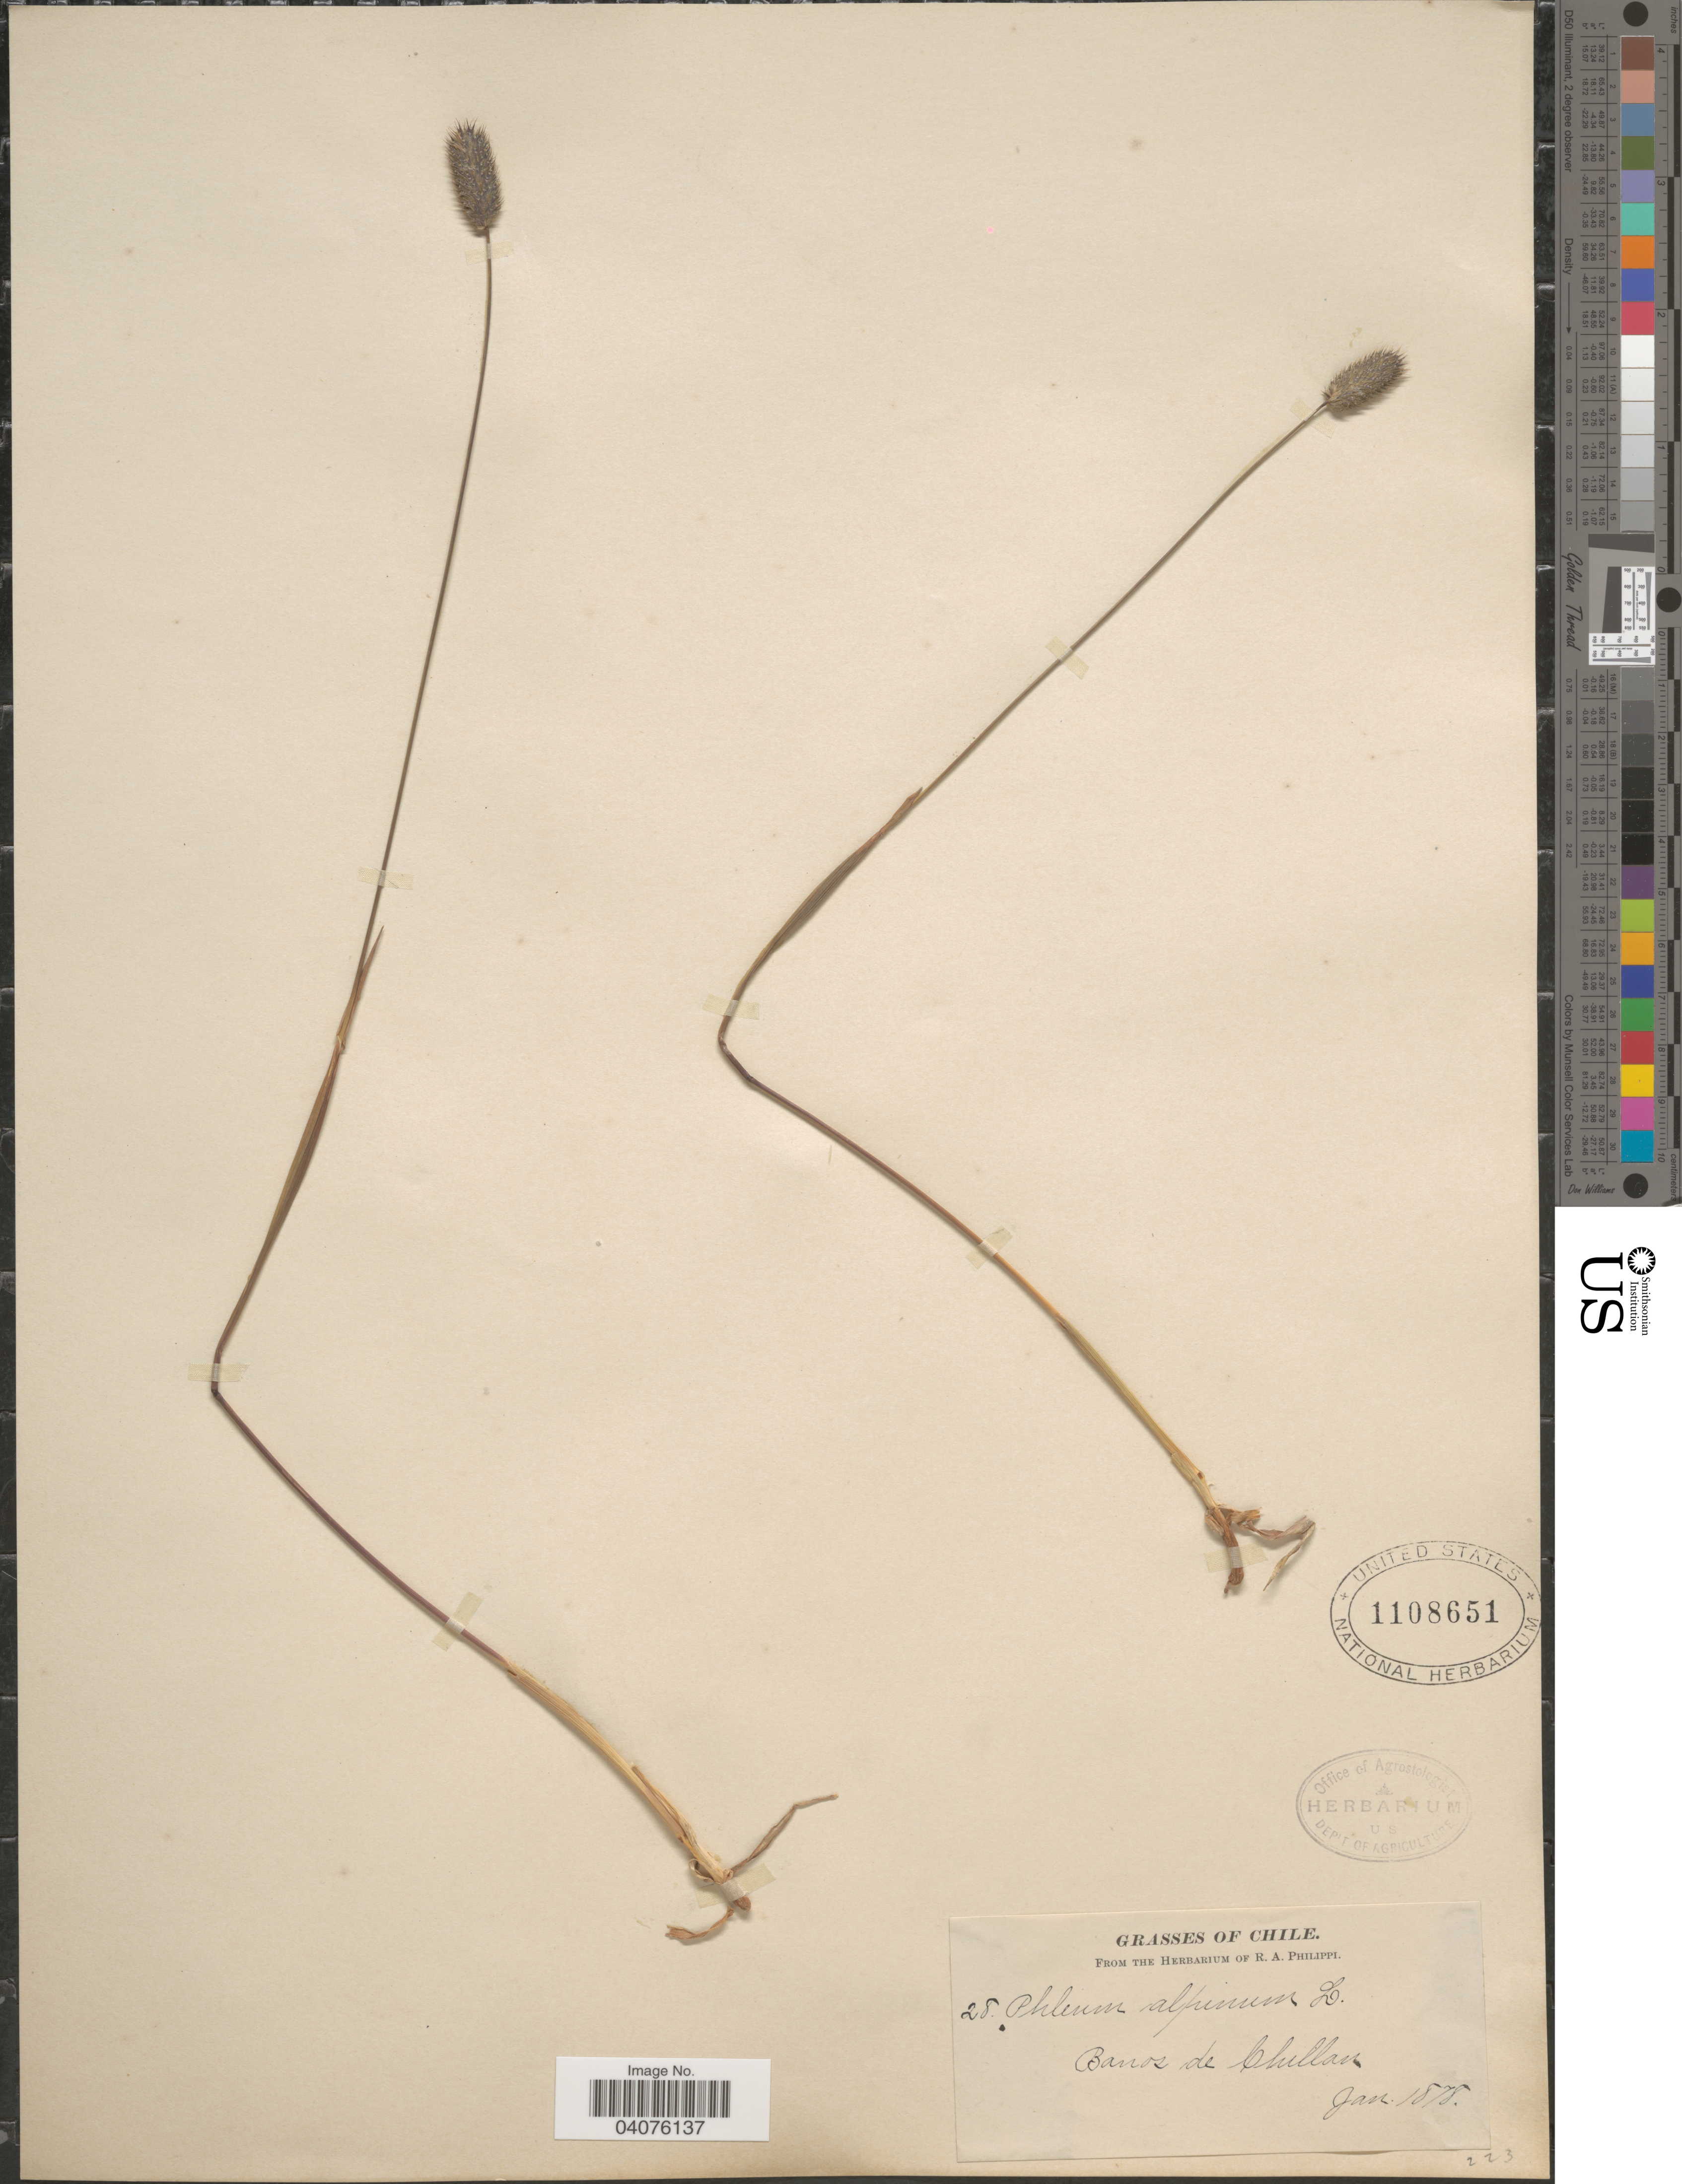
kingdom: Plantae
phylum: Tracheophyta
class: Liliopsida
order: Poales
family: Poaceae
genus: Phleum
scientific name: Phleum alpinum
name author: L.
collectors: ex. herb. R.A. Philippi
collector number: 28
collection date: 1878-01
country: Chile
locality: Banos de Chillan.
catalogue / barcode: US 1108651